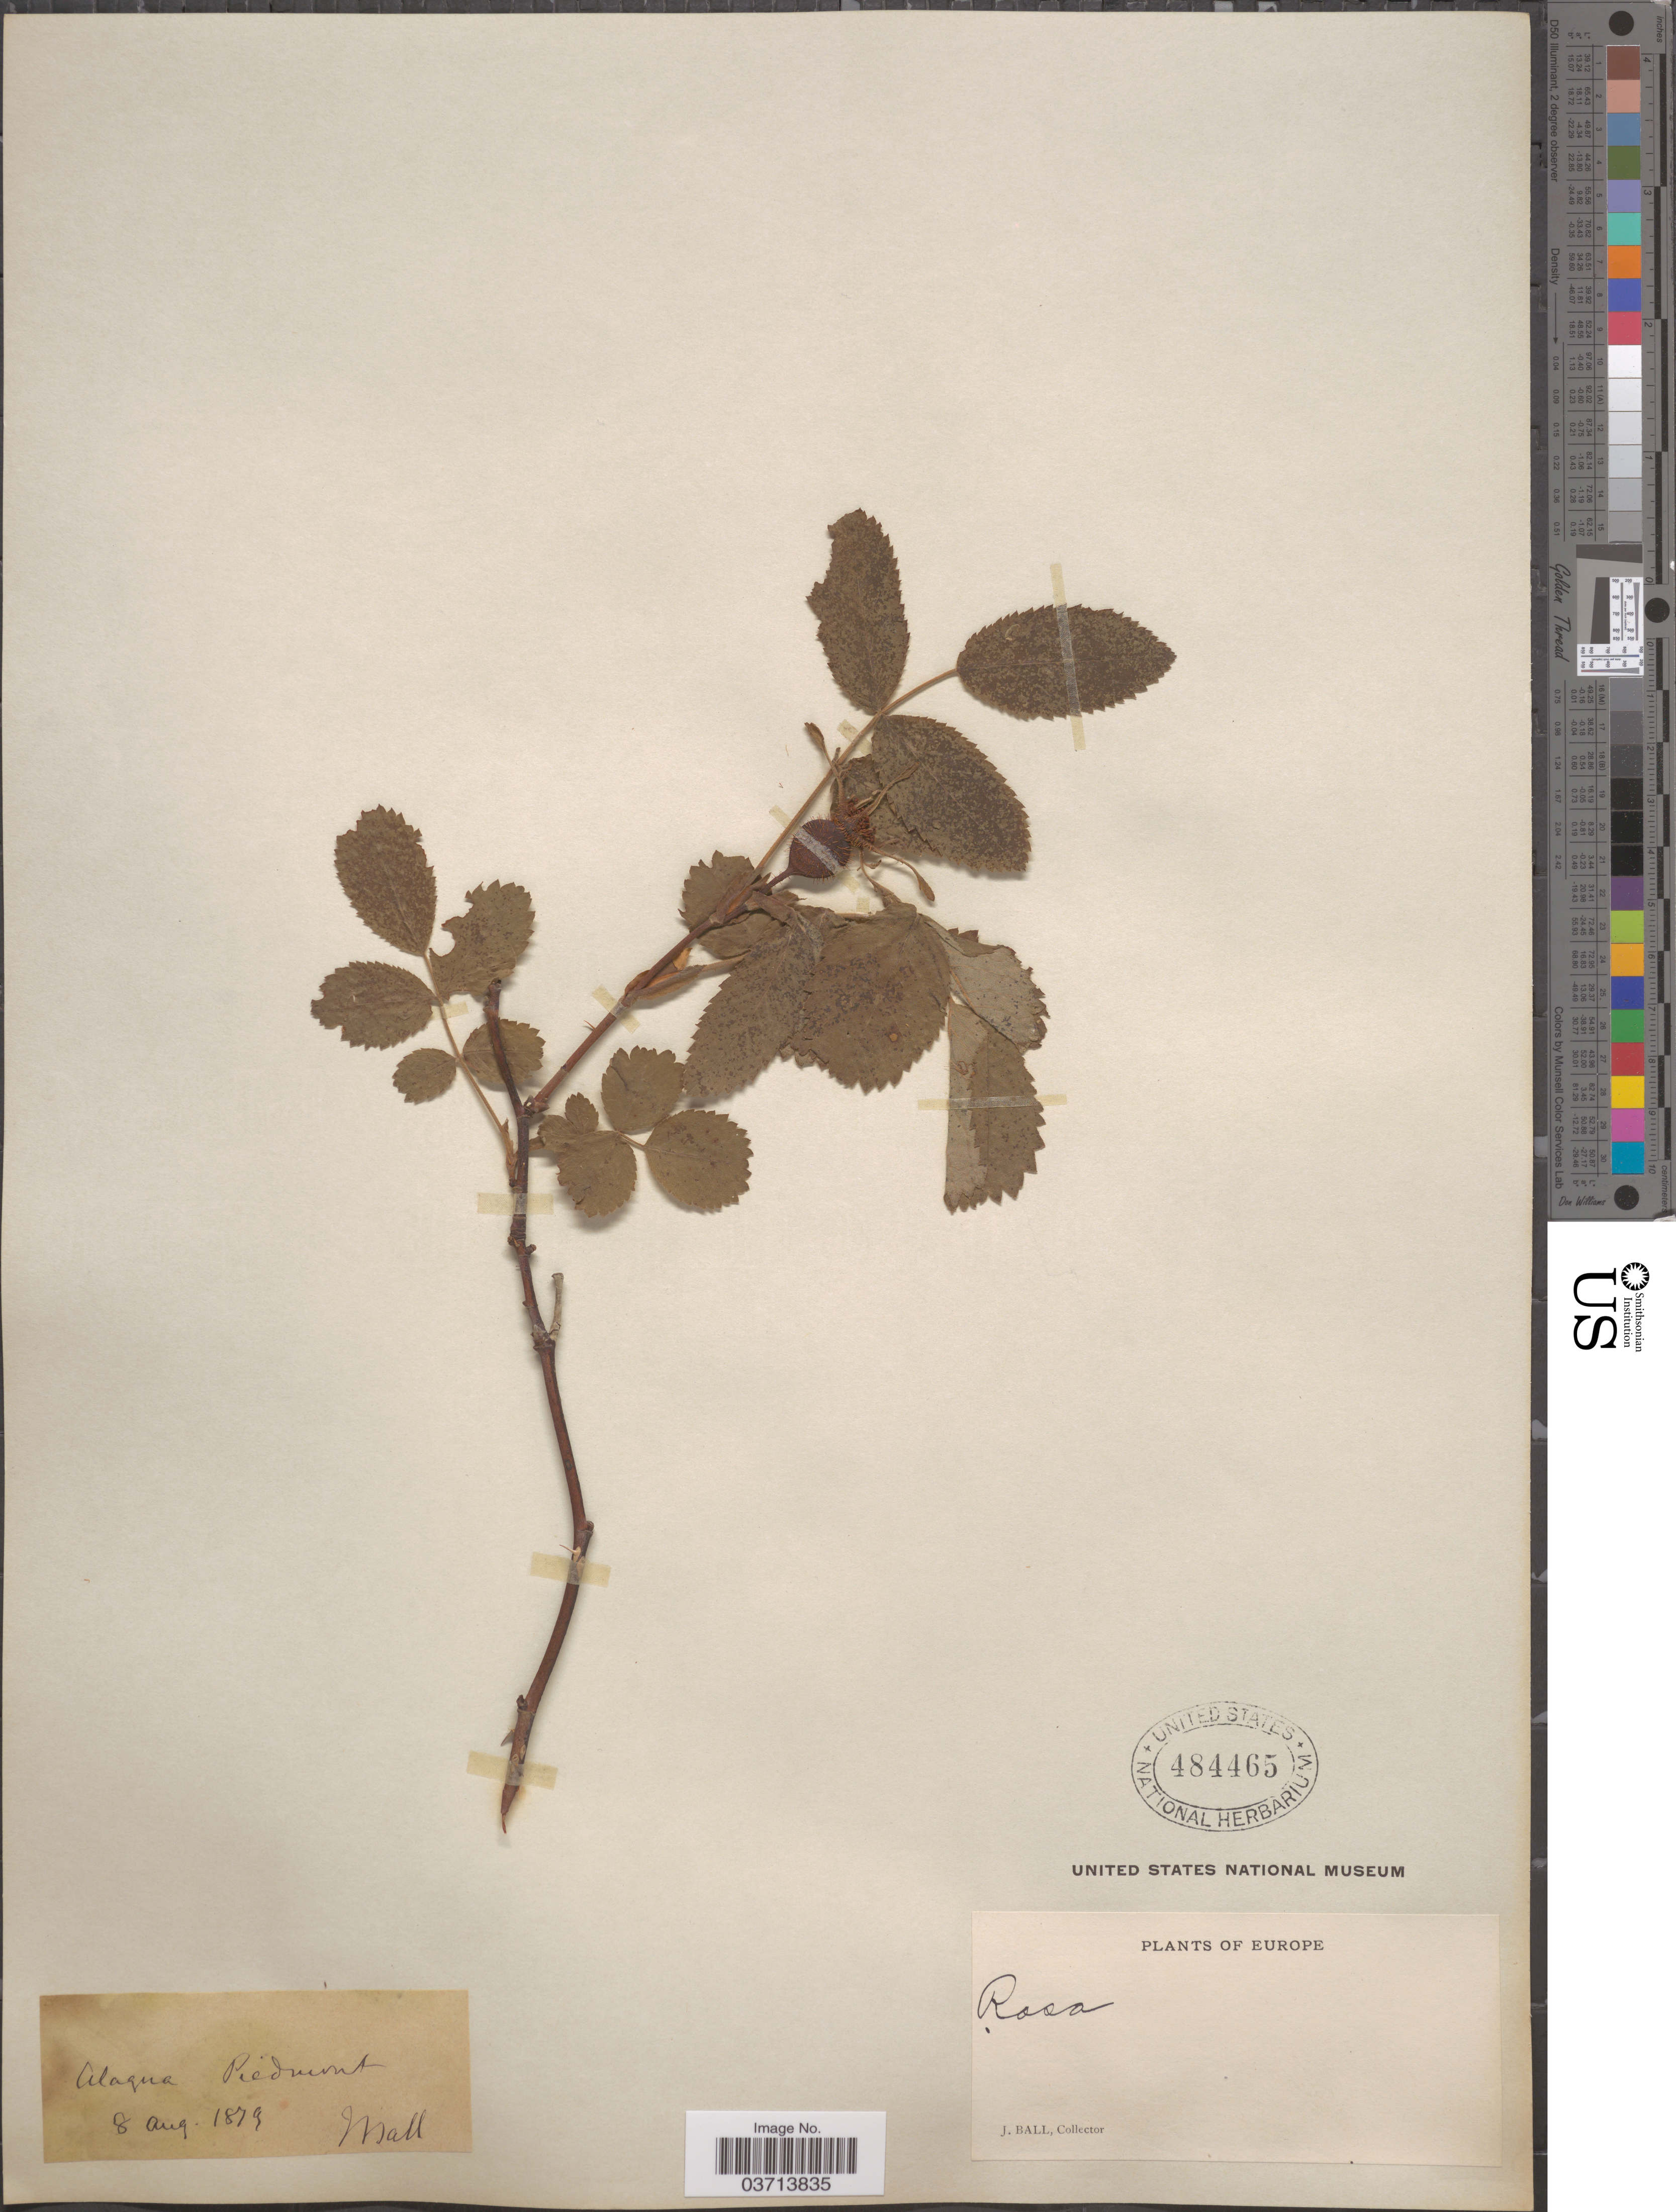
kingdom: Plantae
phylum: Tracheophyta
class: Magnoliopsida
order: Rosales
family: Rosaceae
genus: Rosa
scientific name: Rosa sp.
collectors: J. Ball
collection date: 1879-08-08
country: Italy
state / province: Piedmont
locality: Alagna.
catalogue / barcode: US 484465